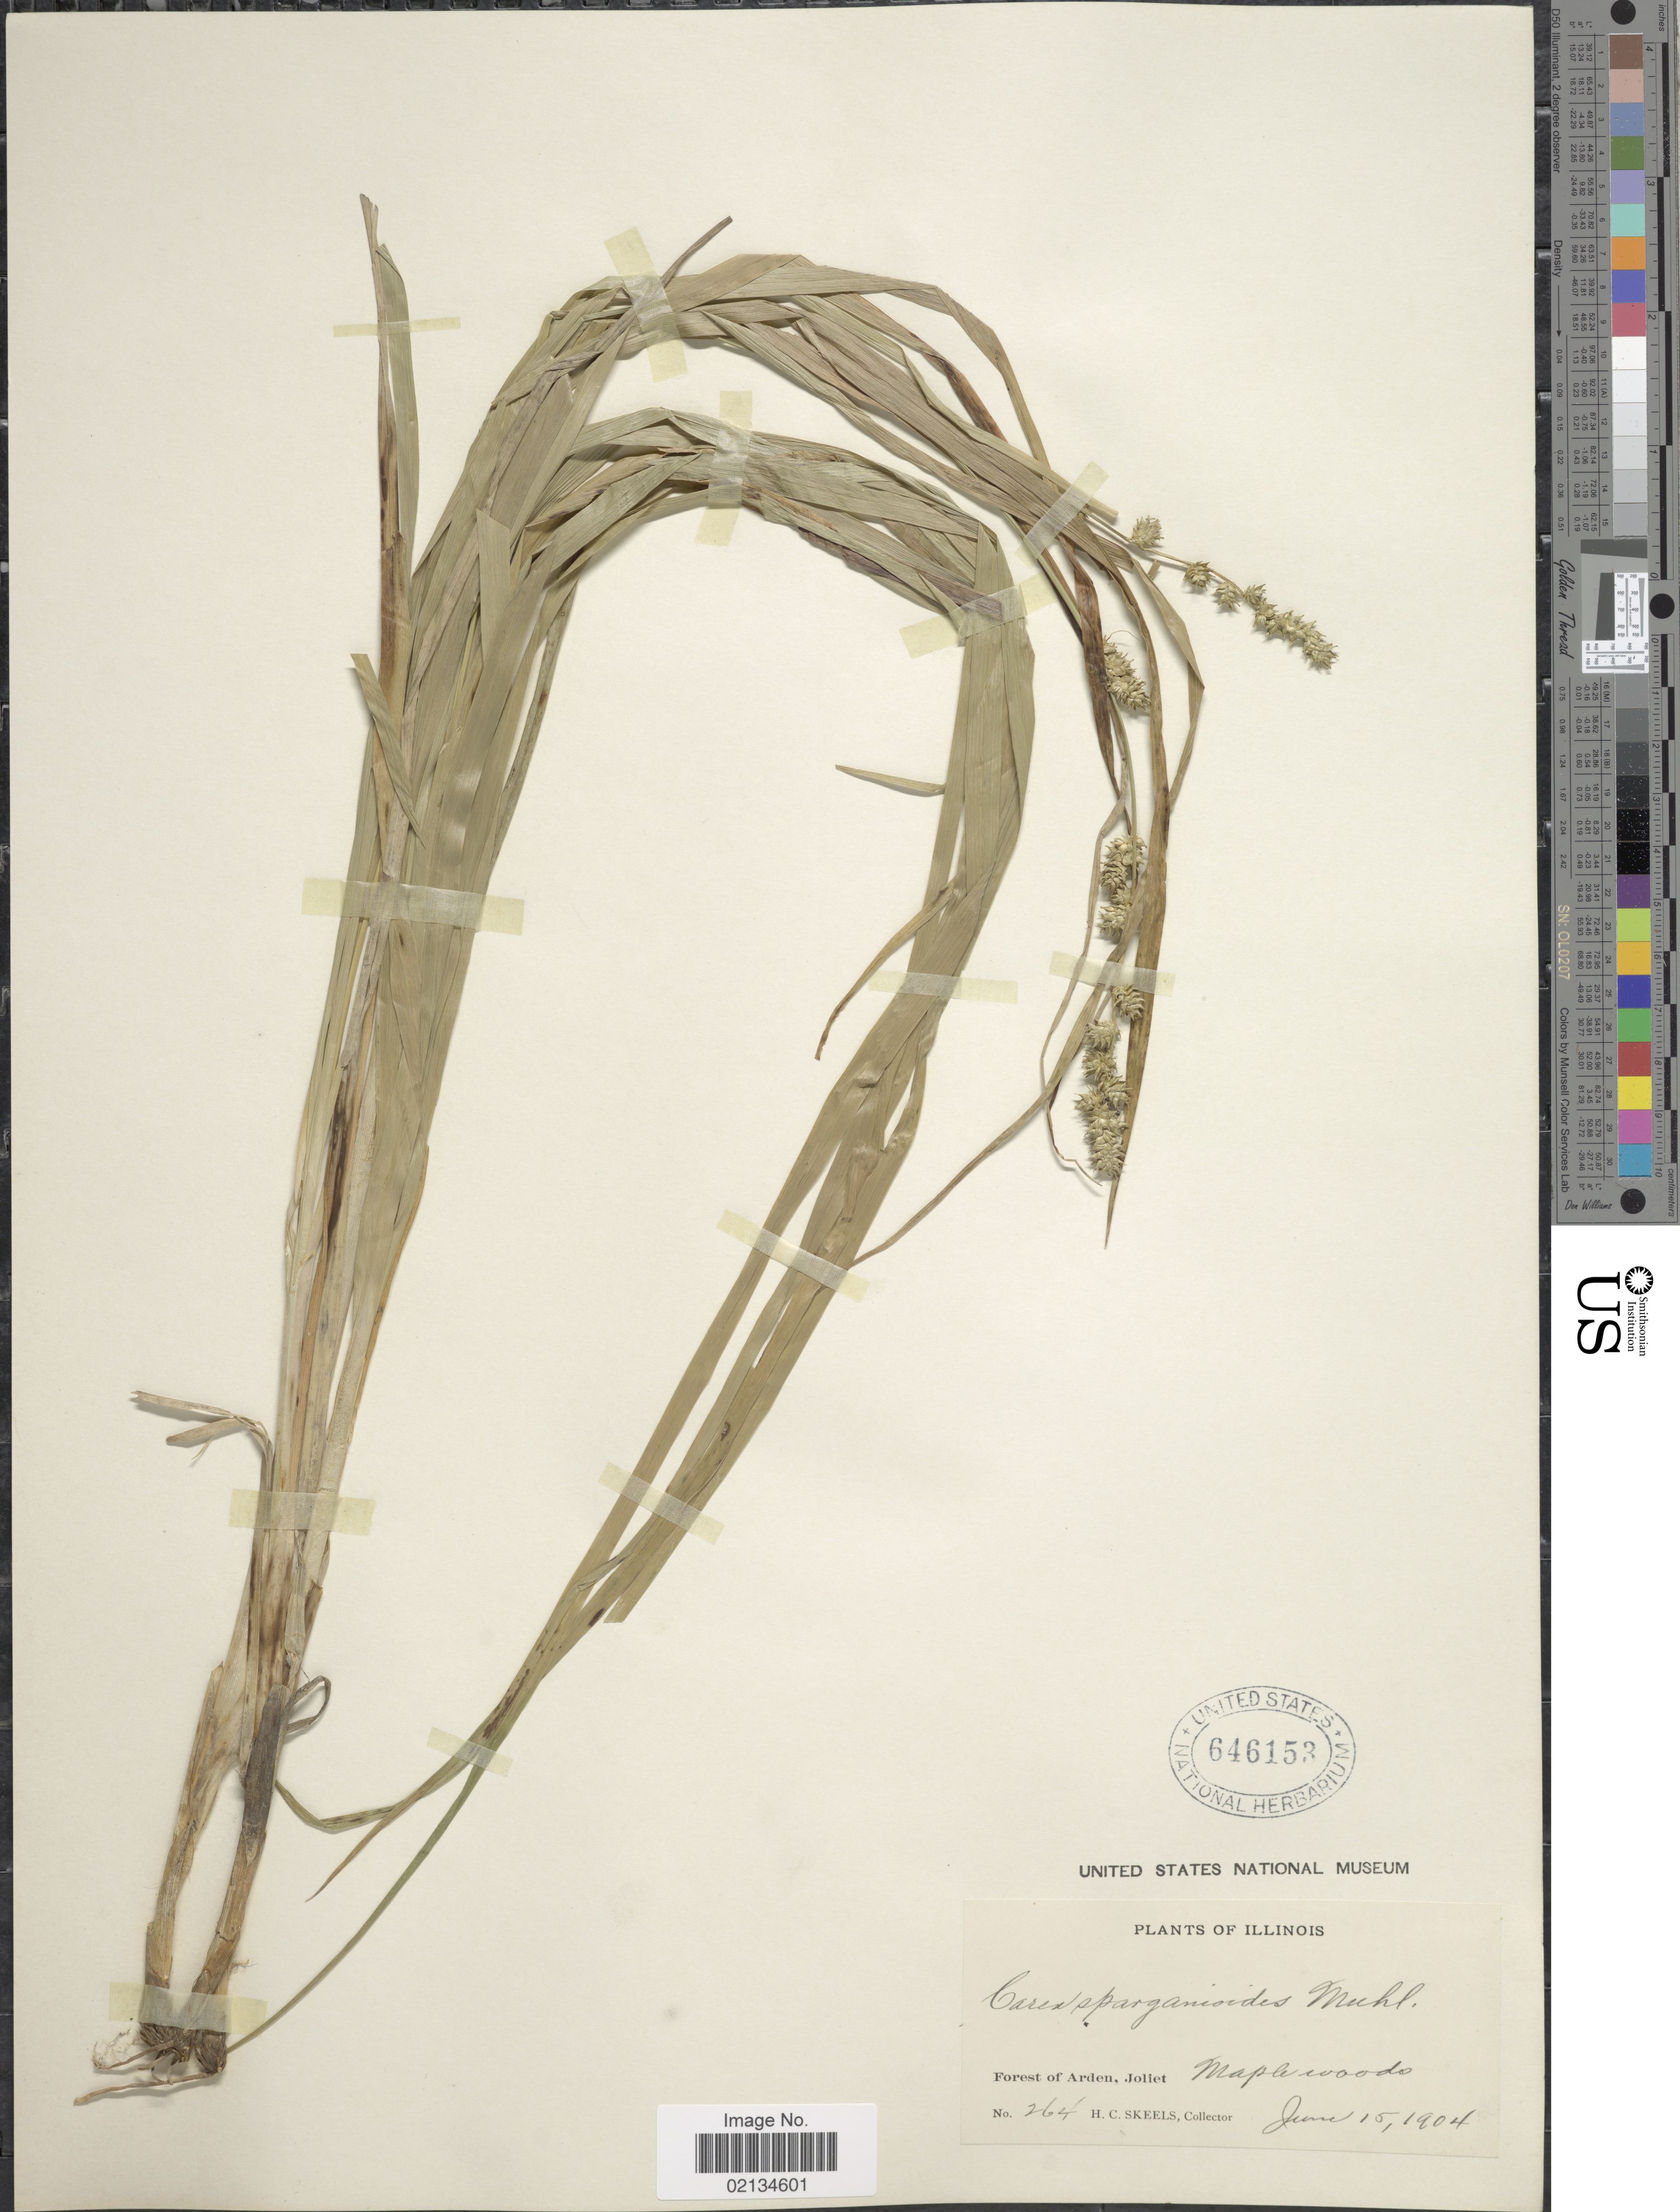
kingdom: Plantae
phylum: Tracheophyta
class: Liliopsida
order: Poales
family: Cyperaceae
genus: Carex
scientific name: Carex sparganioides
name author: Muhl. ex Willd.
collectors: H. Skeels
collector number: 264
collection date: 1904-06-15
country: United States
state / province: Illinois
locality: Forest of Arden, Joliet.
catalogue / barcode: US 646153